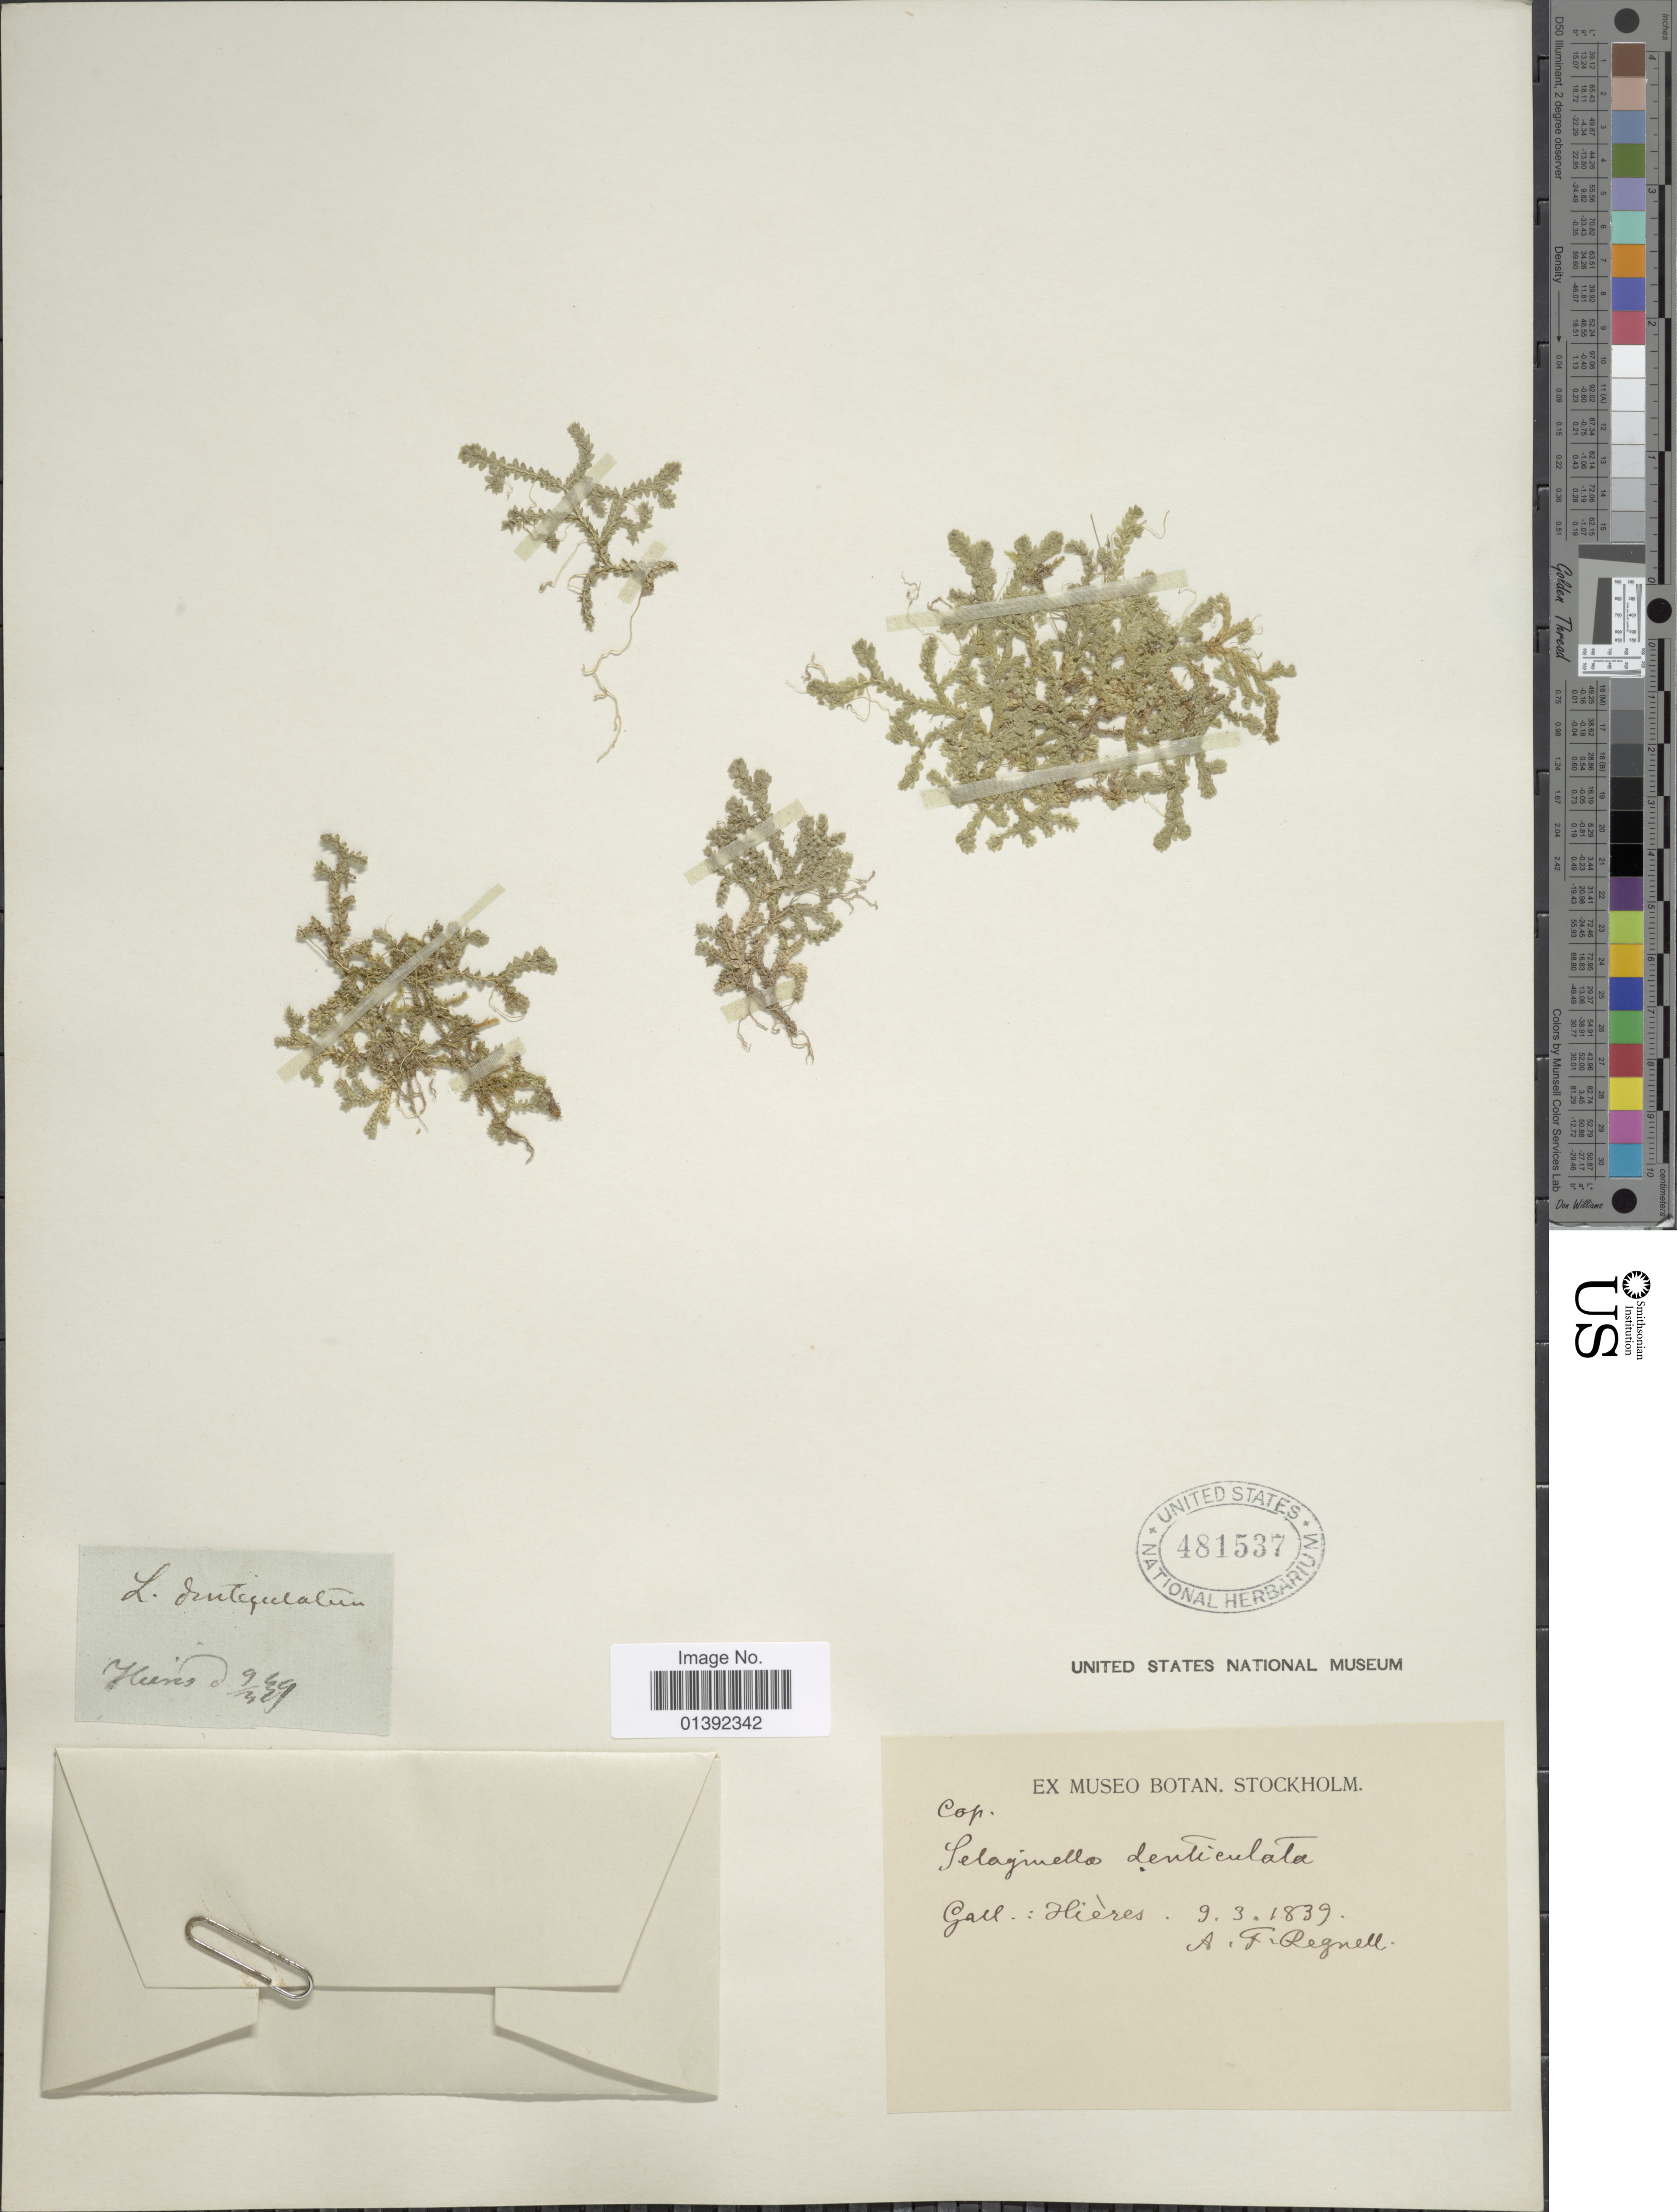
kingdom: Plantae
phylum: Tracheophyta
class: Lycopodiopsida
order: Selaginellales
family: Selaginellaceae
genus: Selaginella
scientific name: Selaginella denticulata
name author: (L.) Spring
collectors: A. Regnell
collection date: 1839-03-09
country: France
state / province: Provence-Alpes-Côte d'Azur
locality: Gall: Hieres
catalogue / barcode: US 481537